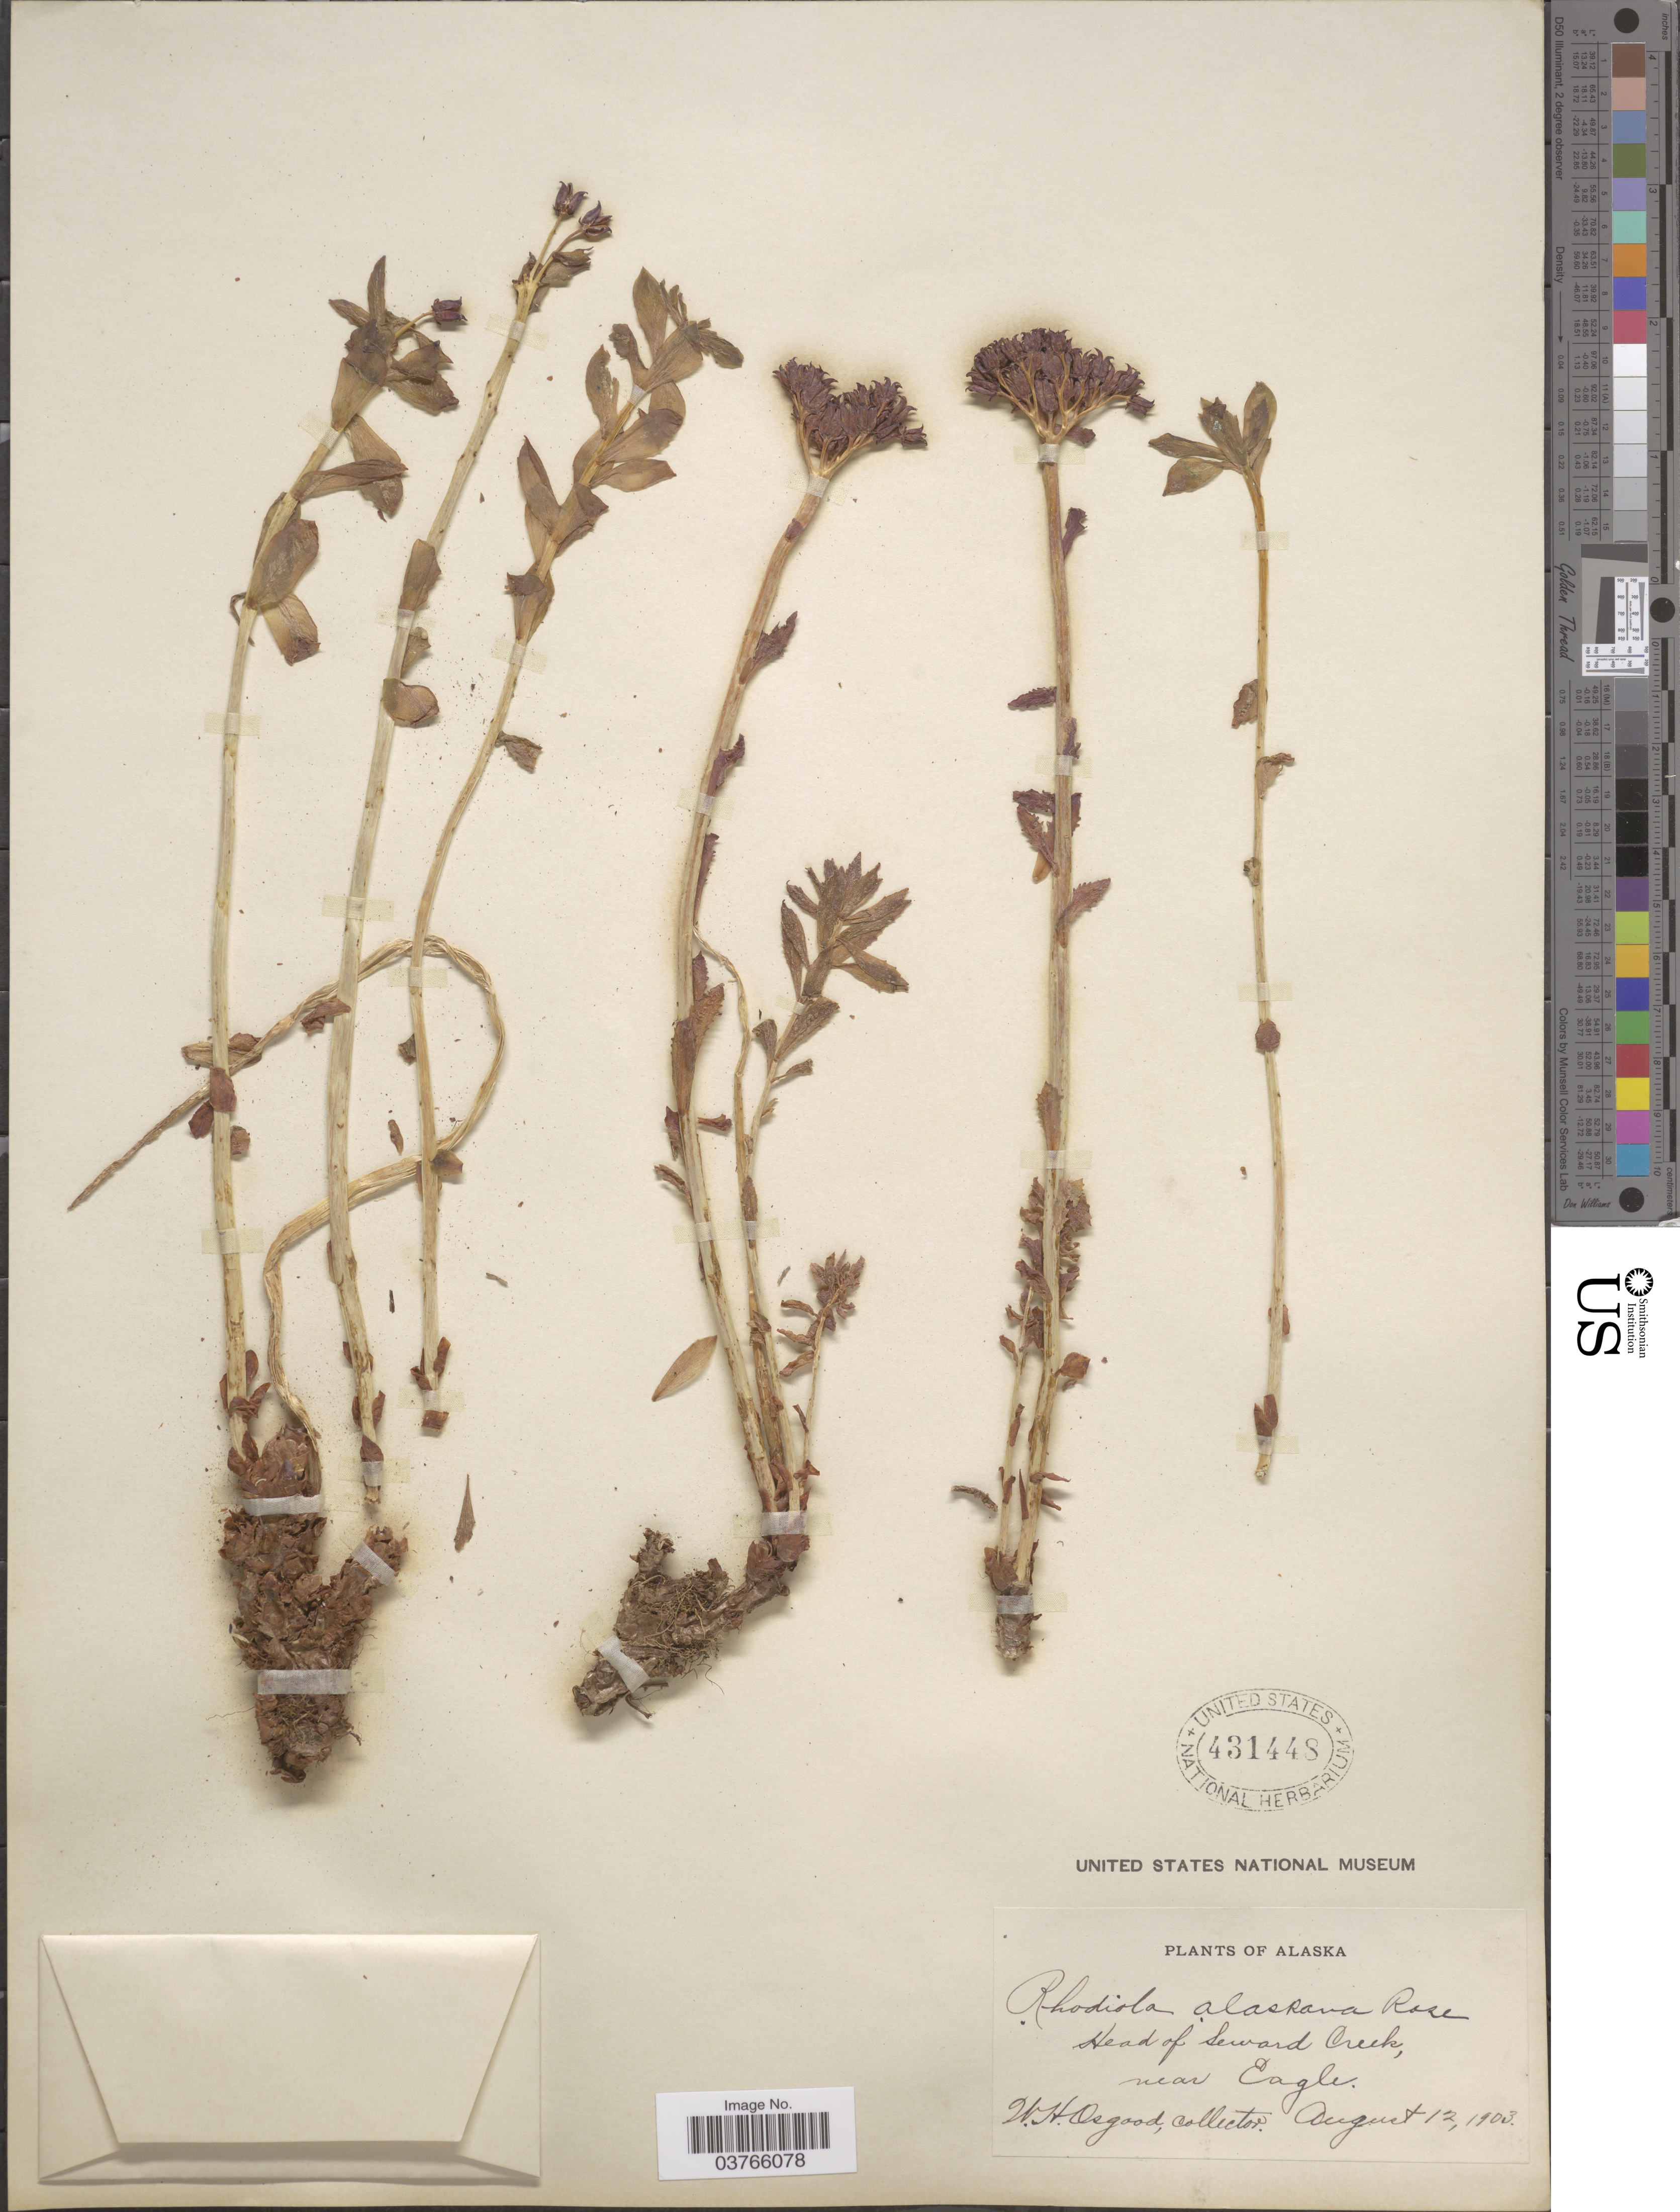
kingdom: Plantae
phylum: Tracheophyta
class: Magnoliopsida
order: Saxifragales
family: Crassulaceae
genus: Rhodiola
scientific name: Rhodiola integrifolia subsp. integrifolia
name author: Raf.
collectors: W. Osgood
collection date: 1903-08-12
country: United States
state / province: Alaska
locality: Head of Seward Creek, near Eagle.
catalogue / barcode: US 431448